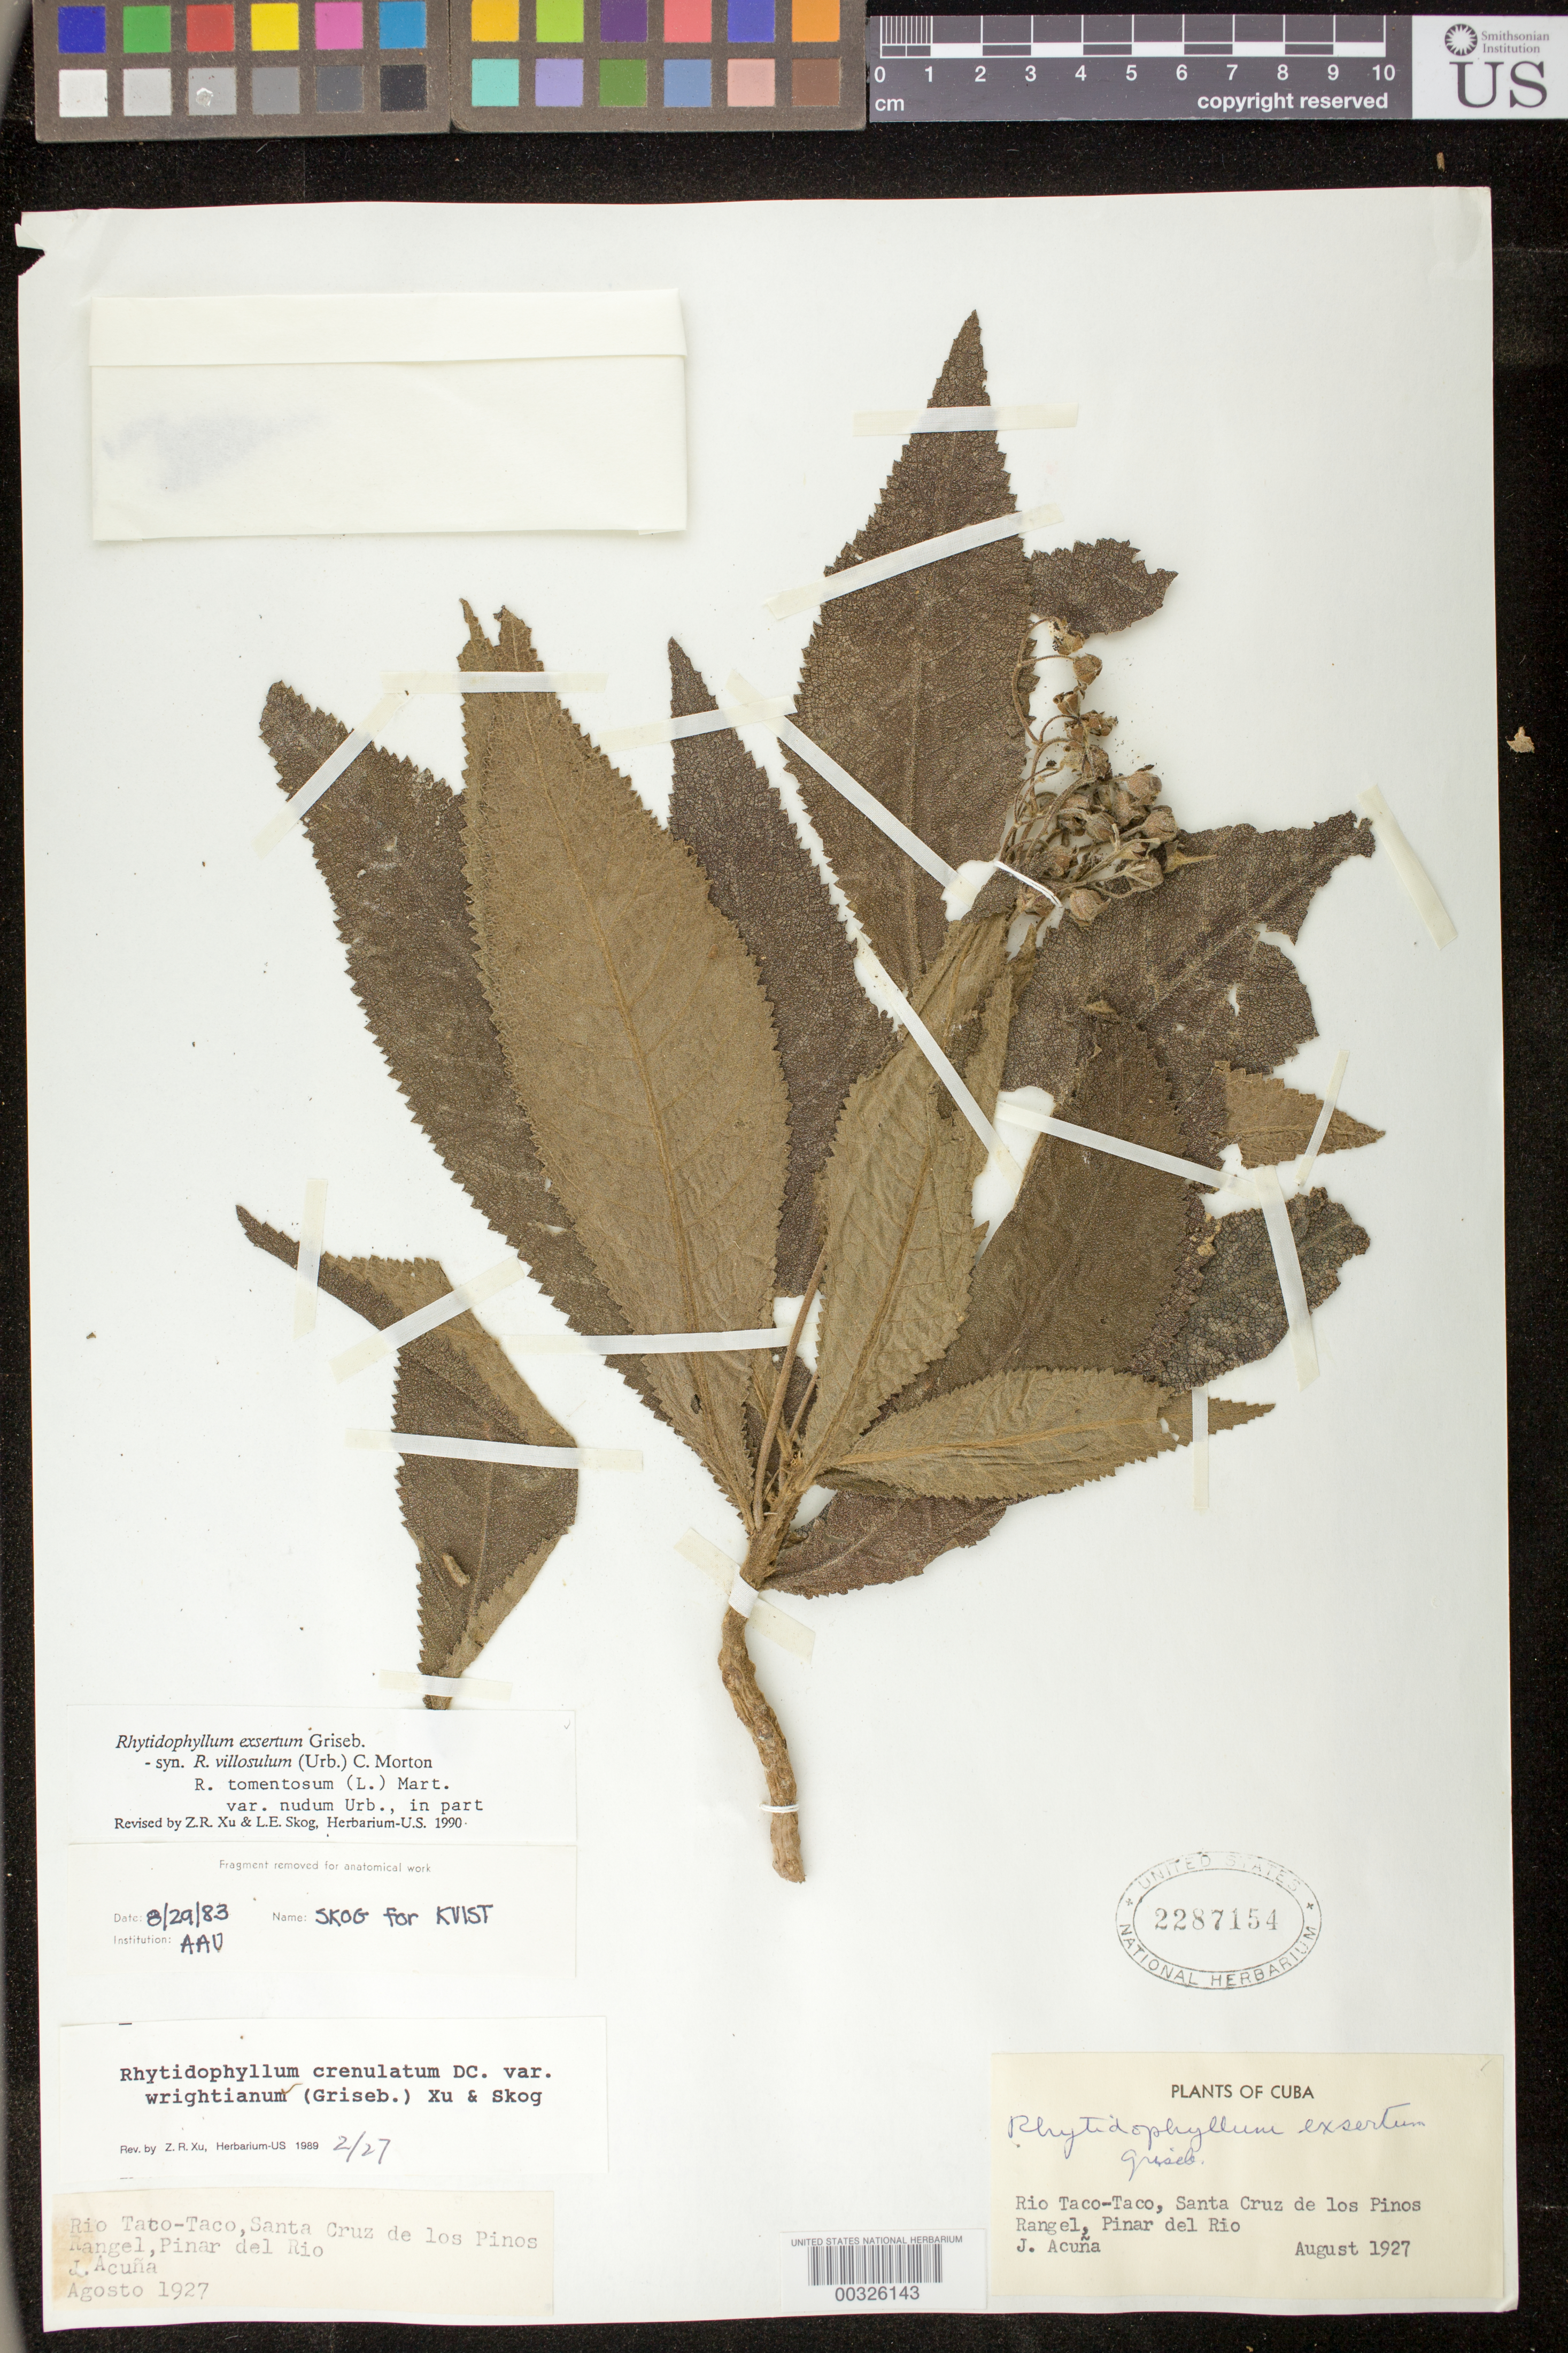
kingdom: Plantae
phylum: Tracheophyta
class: Magnoliopsida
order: Lamiales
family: Gesneriaceae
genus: Rhytidophyllum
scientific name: Rhytidophyllum exsertum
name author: Griseb.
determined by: Skog, Laurence E.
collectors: J. Acuña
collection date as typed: Aug 1927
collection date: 1927-08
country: Cuba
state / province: Pinar del Rio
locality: Rio Taco-Taco, Santa Cruz de los Pinos Rangel, Pinar del Rio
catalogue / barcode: US 2287154